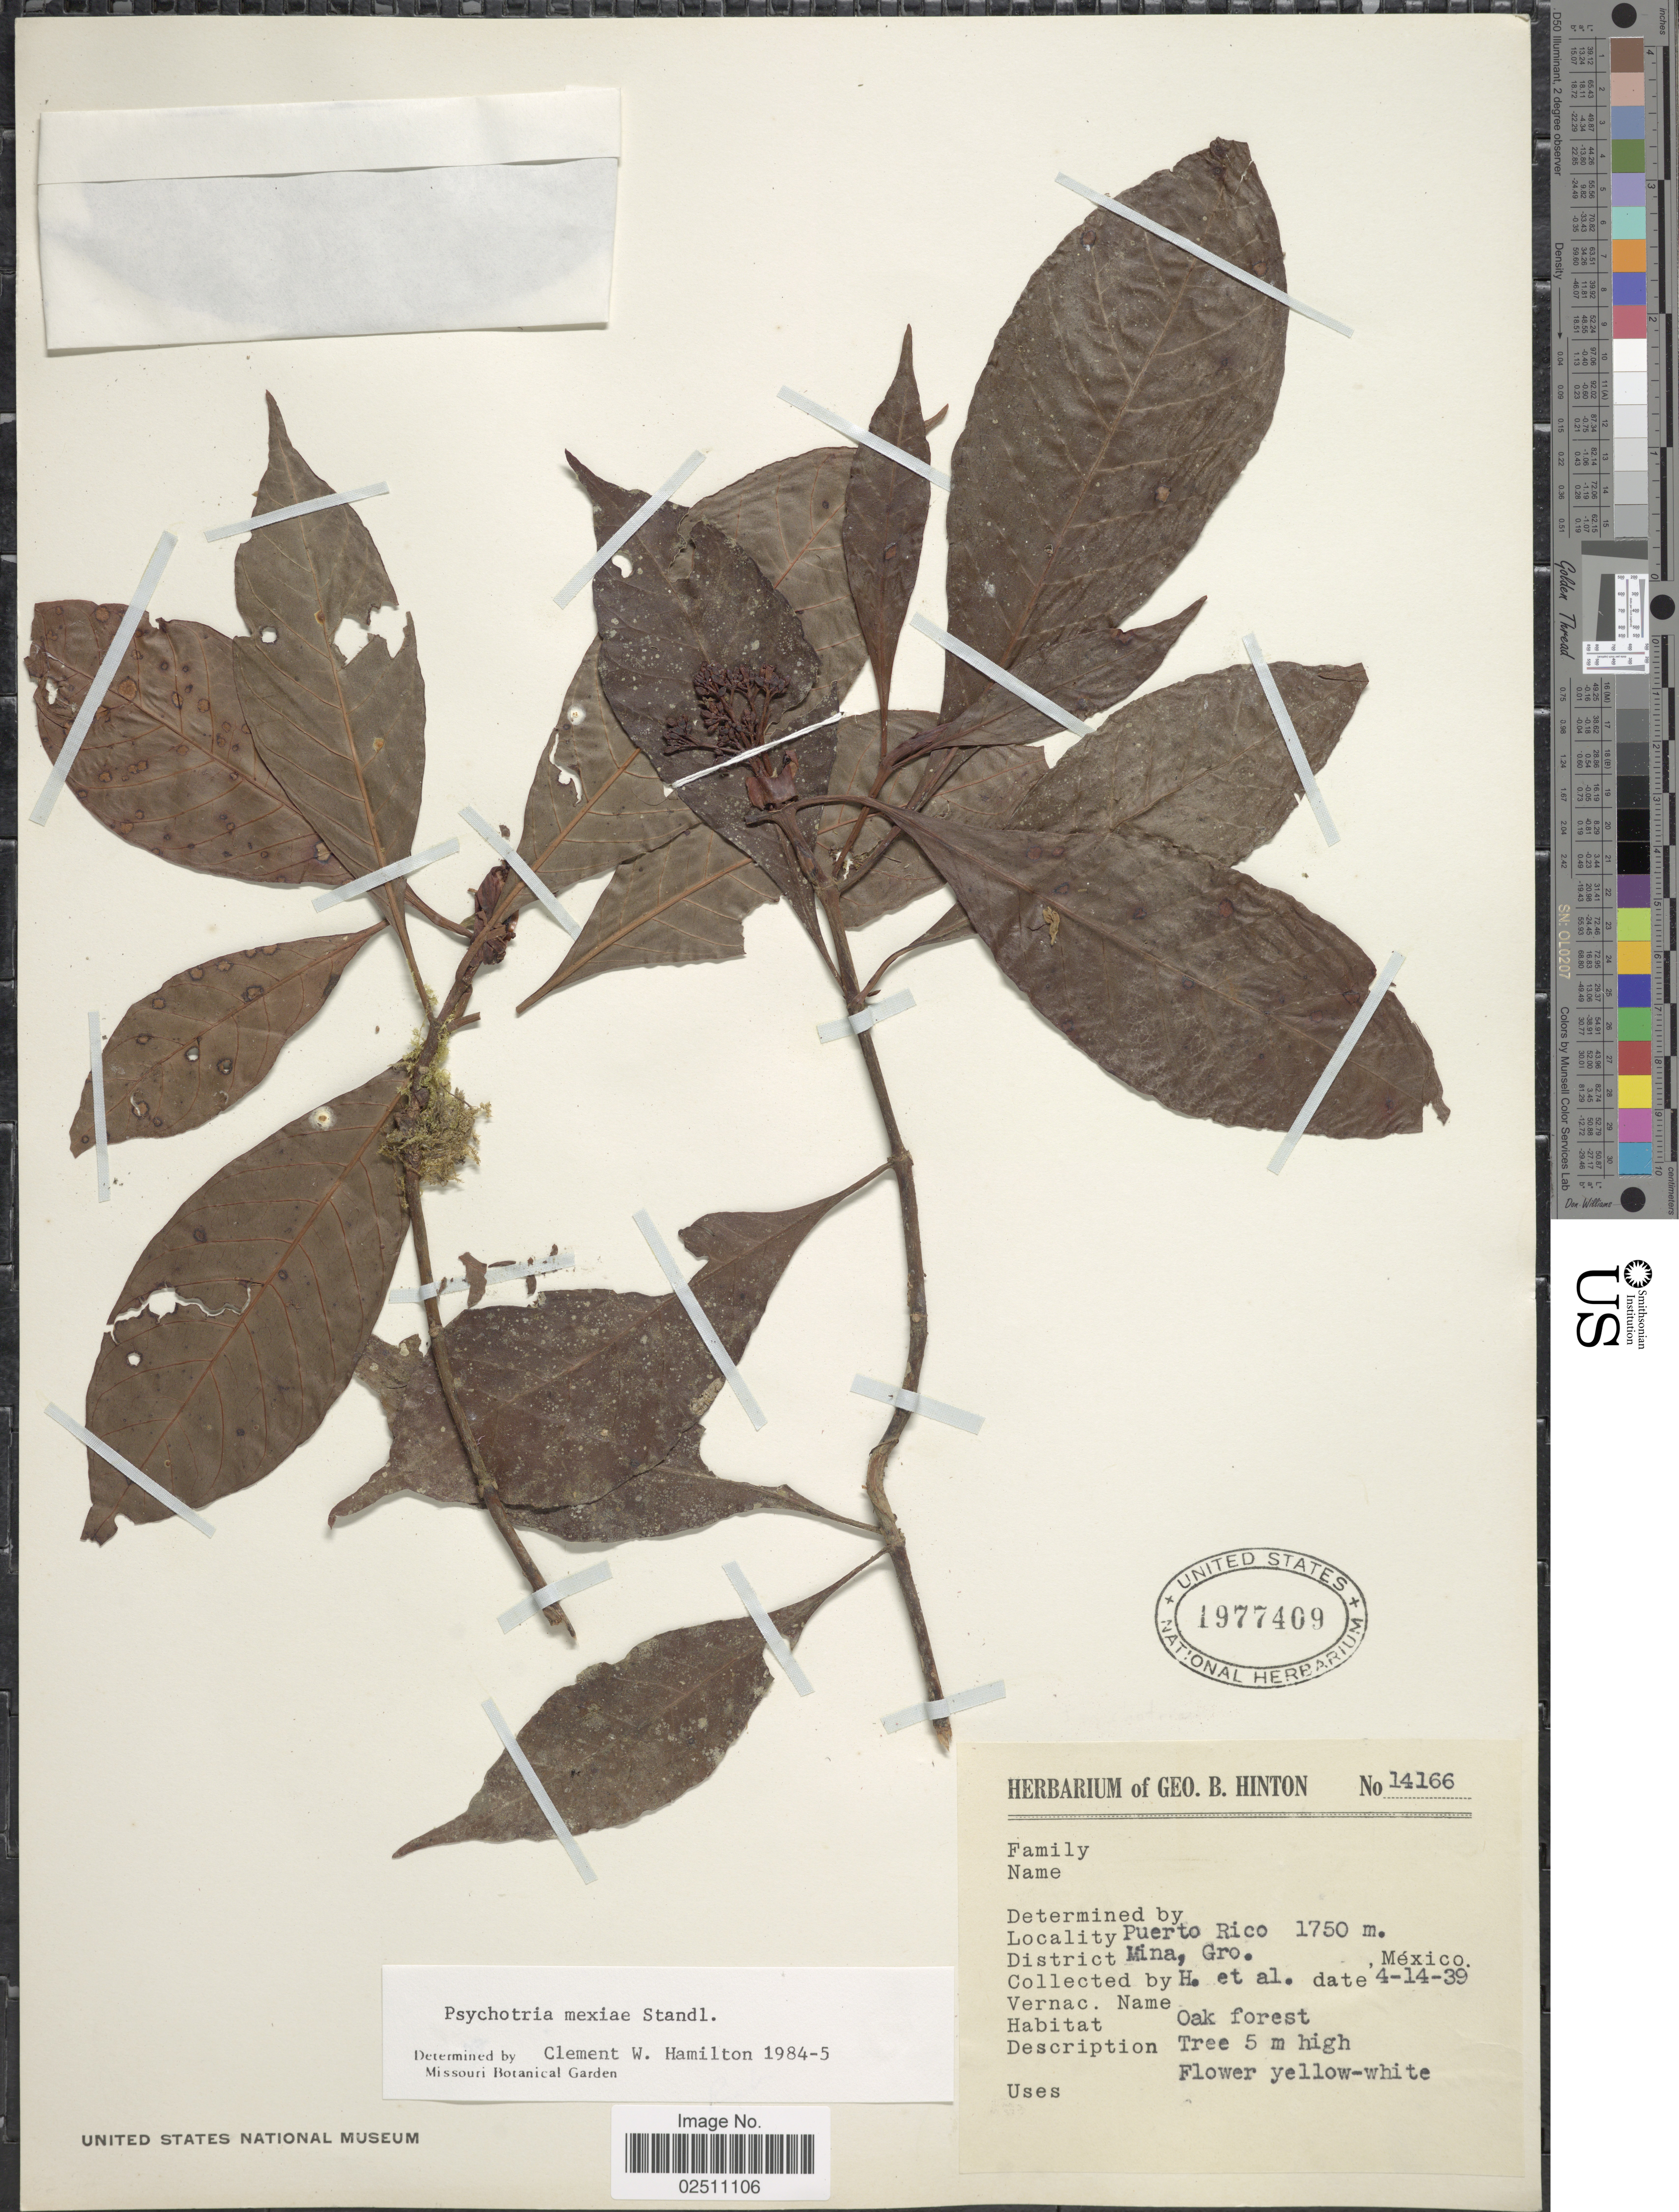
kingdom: Plantae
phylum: Tracheophyta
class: Magnoliopsida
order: Gentianales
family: Rubiaceae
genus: Psychotria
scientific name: Psychotria mexiae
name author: Standl.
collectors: G. B. Hinton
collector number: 14166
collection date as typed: Transcribed d/m/y: 14/4/39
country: Mexico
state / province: Guerrero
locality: Puerto Rico, District Mina, oak forest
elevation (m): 1750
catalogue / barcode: US 1977409